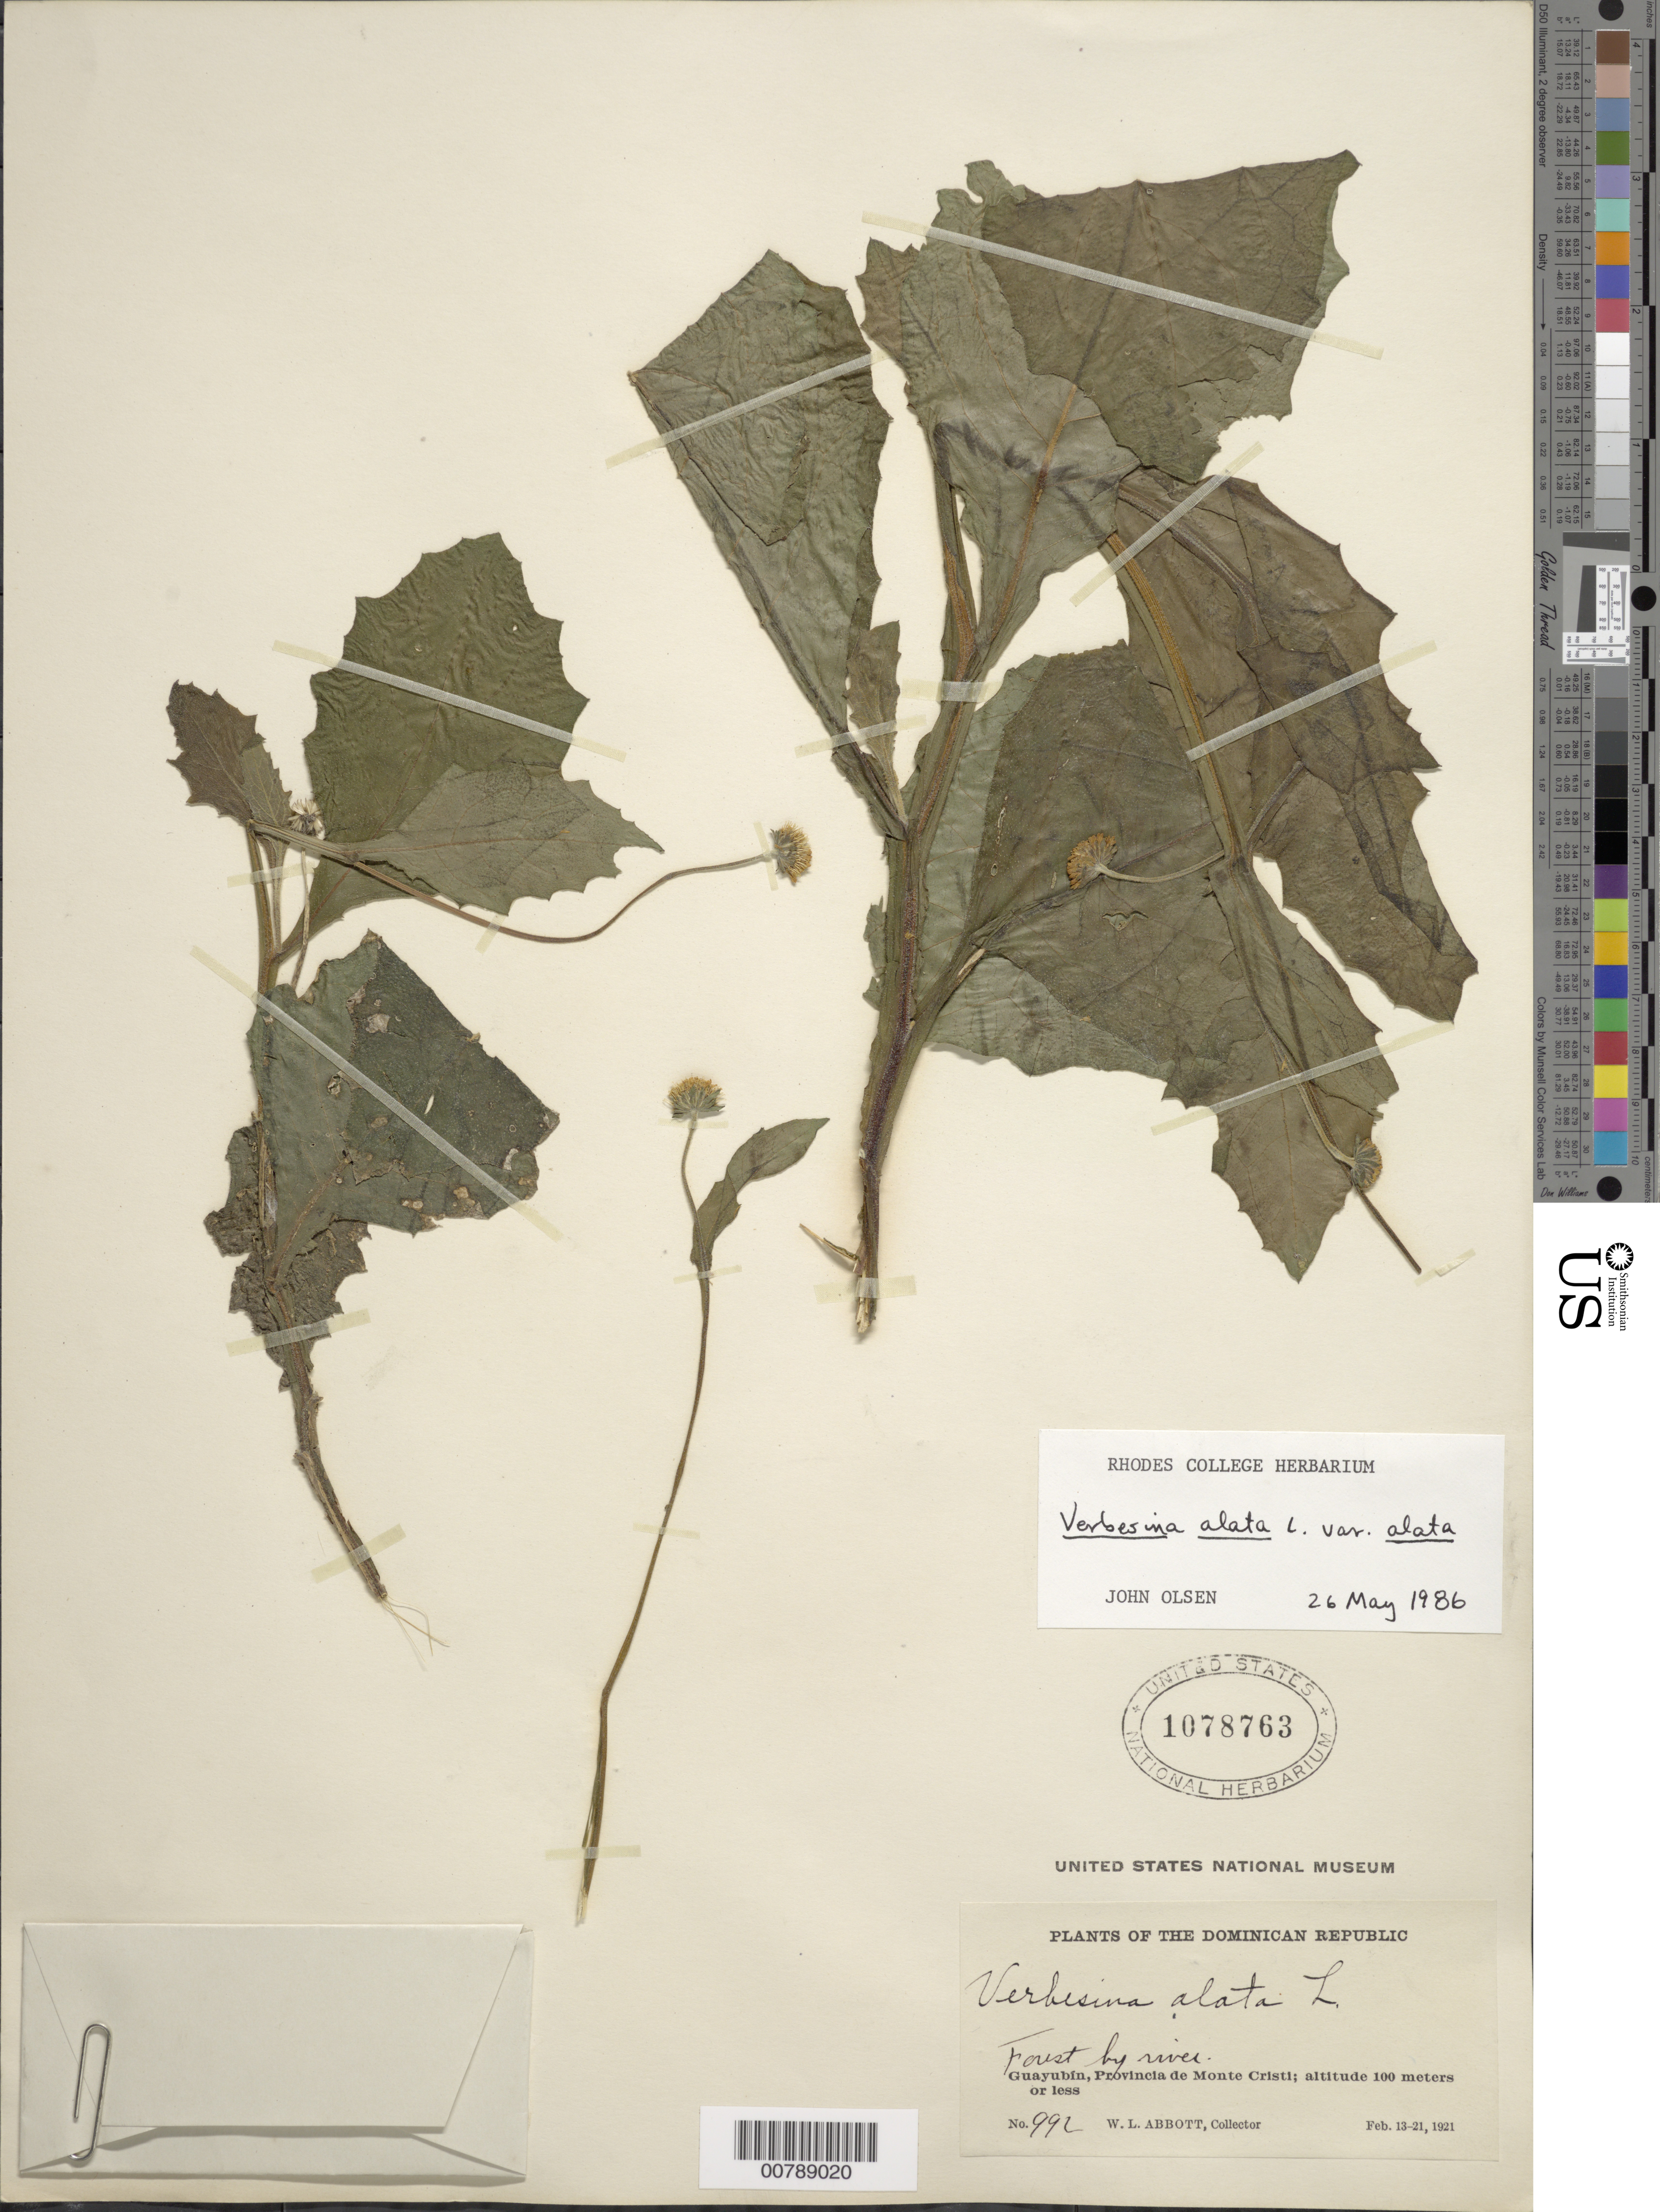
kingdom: Plantae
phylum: Tracheophyta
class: Magnoliopsida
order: Asterales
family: Asteraceae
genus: Verbesina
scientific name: Verbesina alata var. alata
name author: L.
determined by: Olsen, J.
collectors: W. L. Abbott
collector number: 992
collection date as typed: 13 Feb 1910 to 21 Feb 1921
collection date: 1910-02-13/1921-02-21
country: Dominican Republic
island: Hispaniola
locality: Guayubín, Provincia de Monte Cristo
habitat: Forest by river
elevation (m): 100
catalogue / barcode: US 1078763